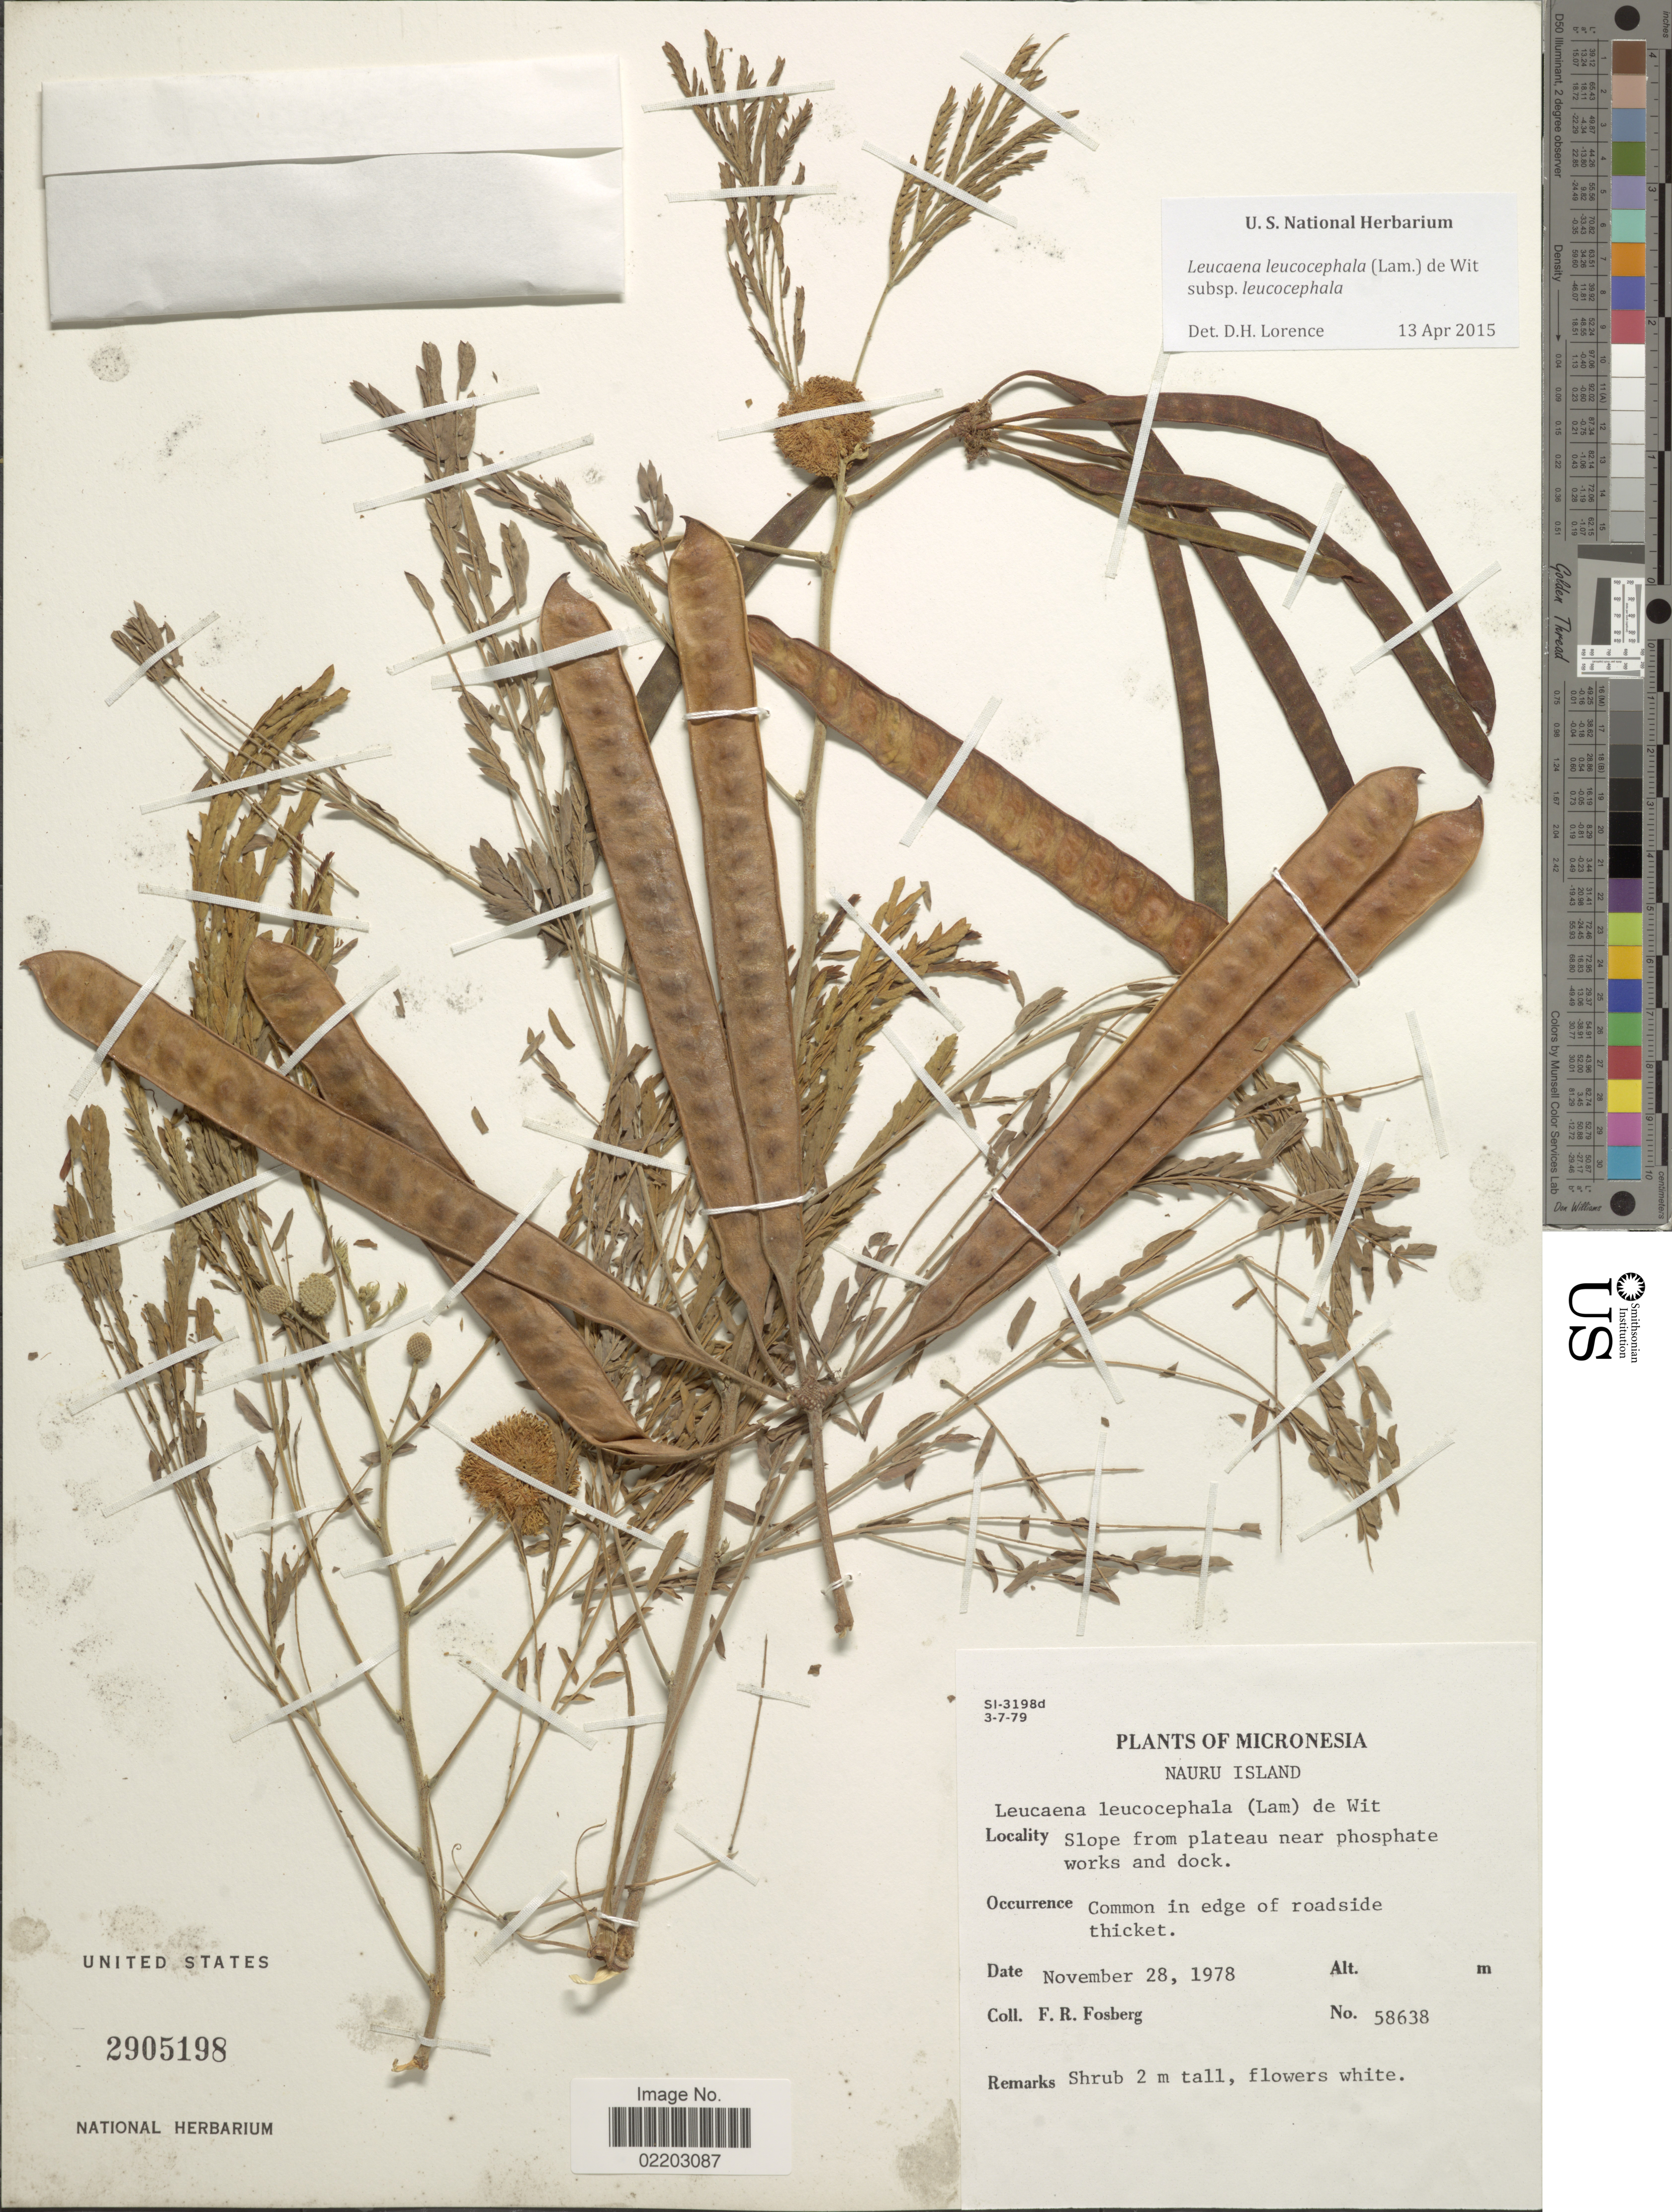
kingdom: Plantae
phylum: Tracheophyta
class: Magnoliopsida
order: Fabales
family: Fabaceae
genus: Leucaena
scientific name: Leucaena leucocephala subsp. leucocephala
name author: (Lam.) de Wit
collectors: F. R. Fosberg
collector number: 58638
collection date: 1978-11-28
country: Micronesia, Federated States of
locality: Nauru Island, Micronesia. Slope from plateau near phosphate works and dock.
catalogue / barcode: US 2905198